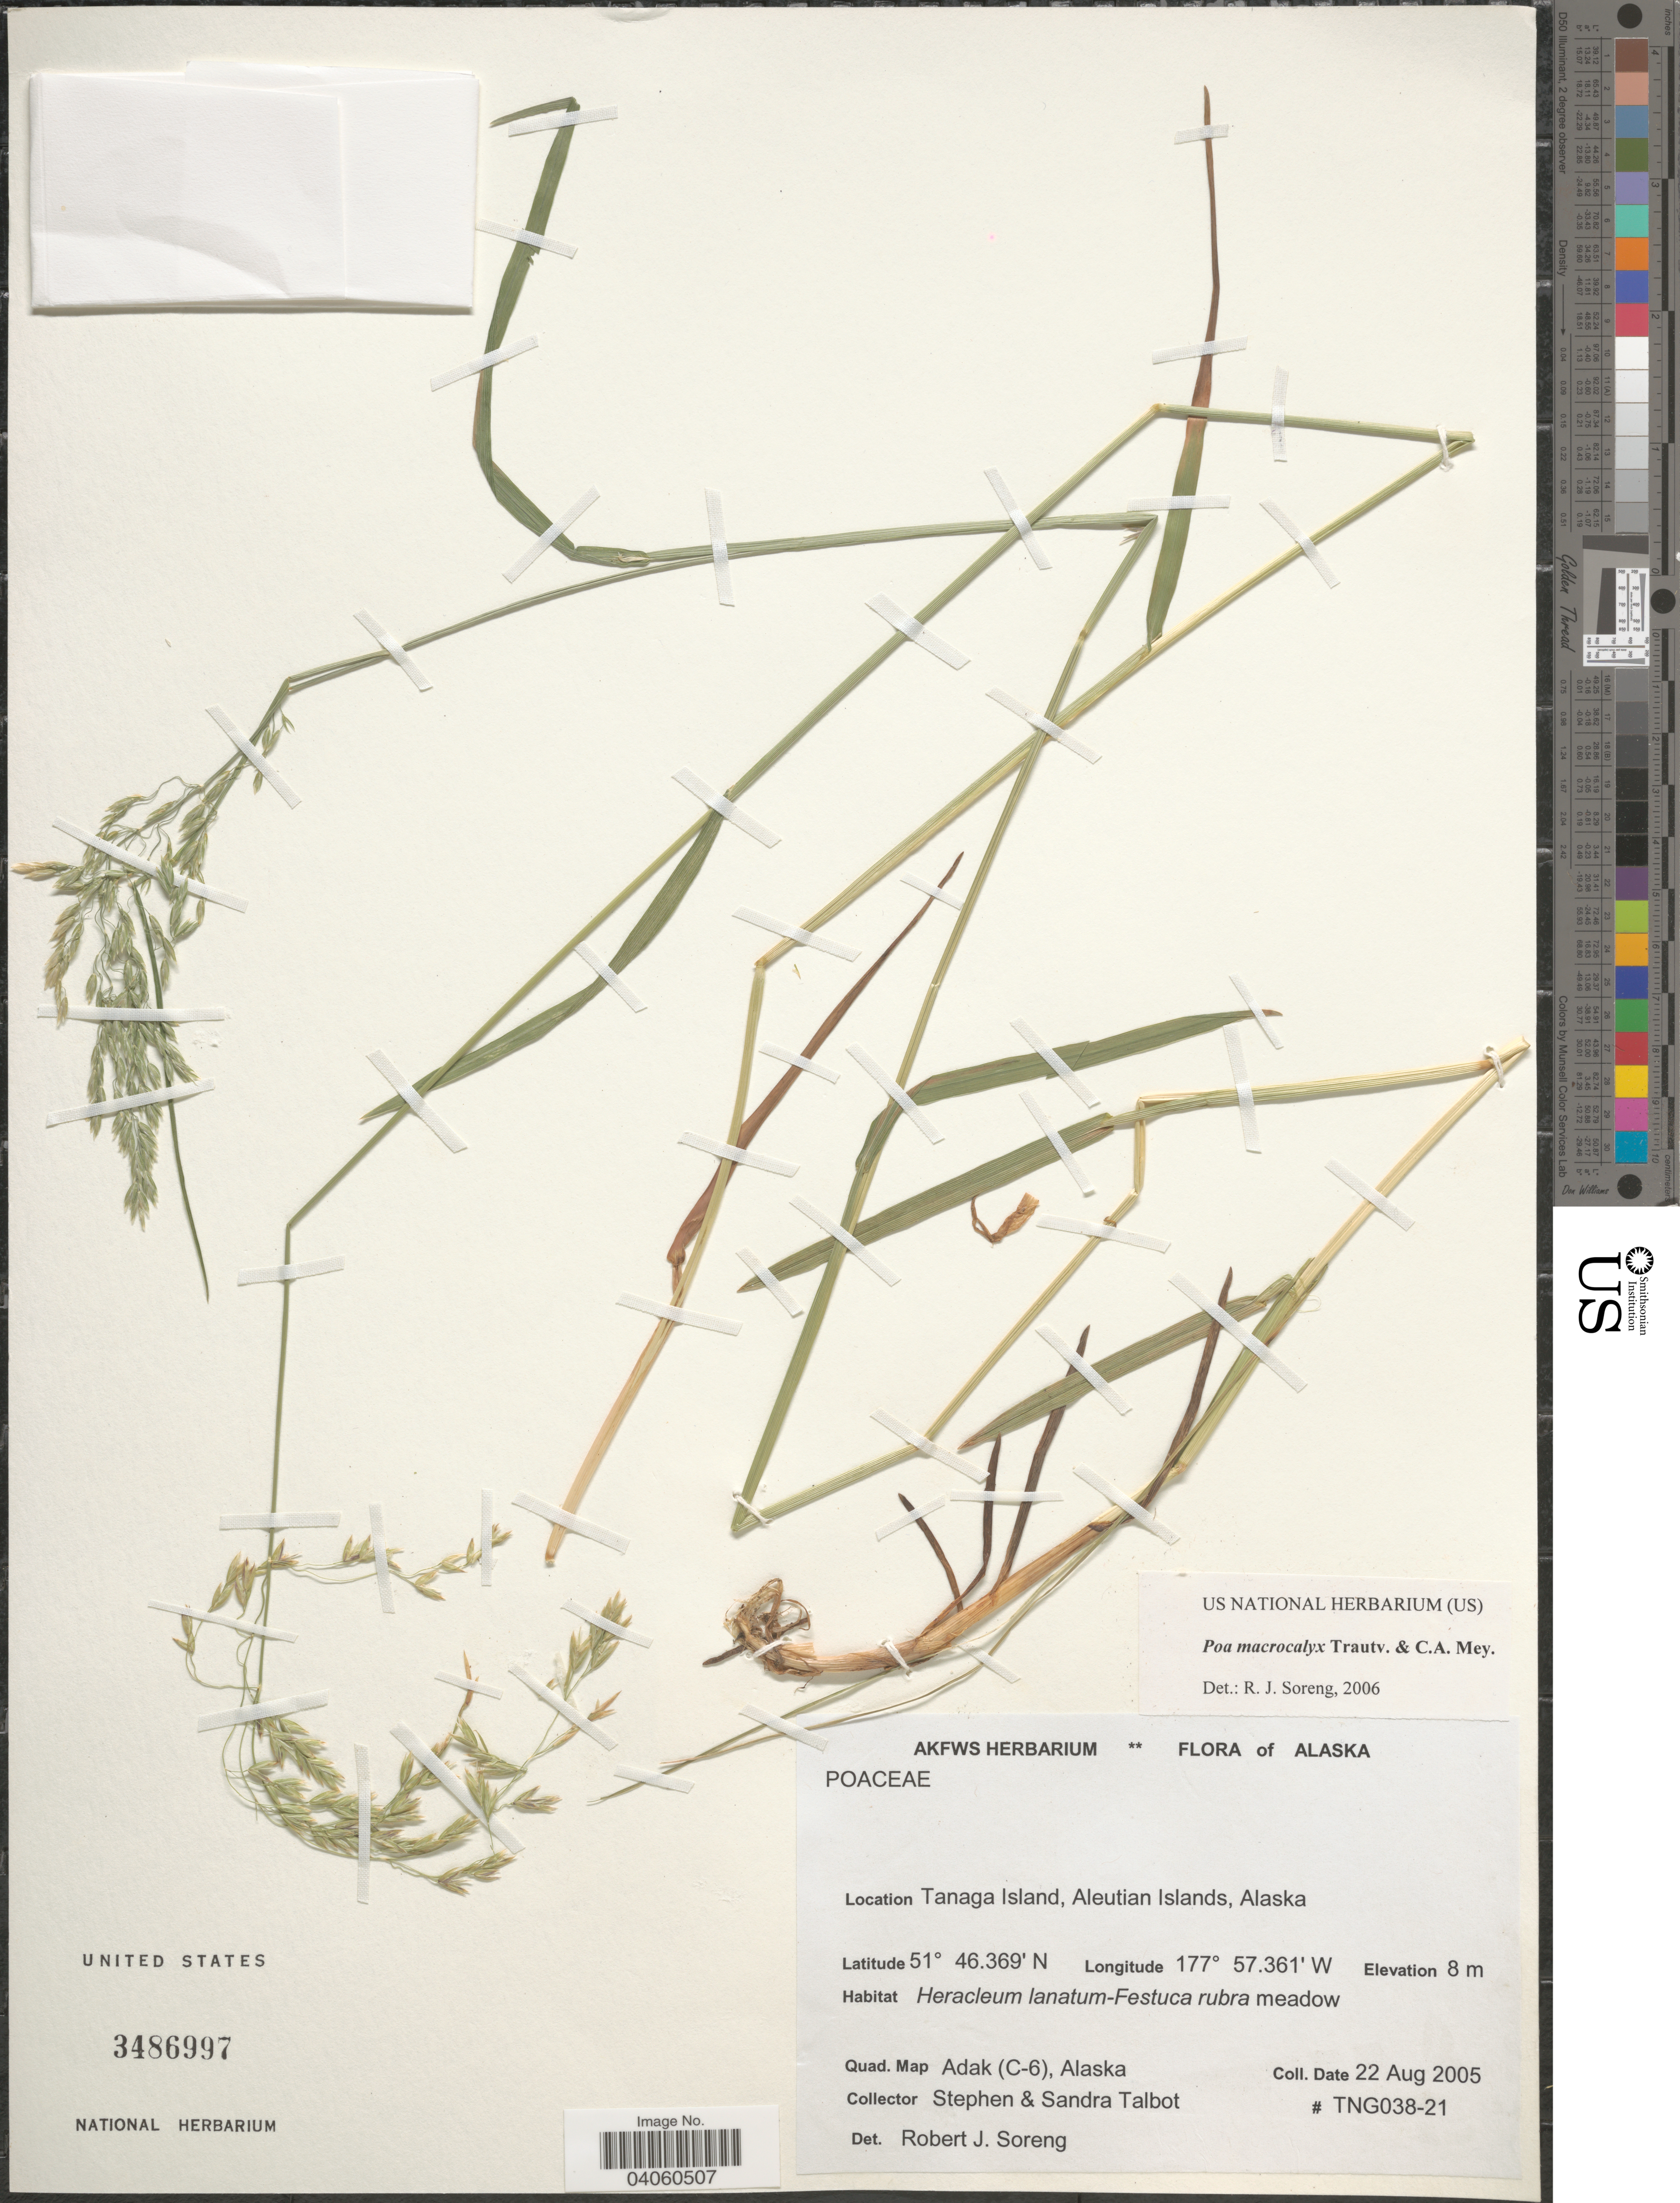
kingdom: Plantae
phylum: Tracheophyta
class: Liliopsida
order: Poales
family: Poaceae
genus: Poa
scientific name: Poa macrocalyx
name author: Trautv. & C.A. Mey.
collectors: S. S. Talbot & S. Talbot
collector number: TNG038-21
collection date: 2005-08-22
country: United States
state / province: Alaska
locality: Tanaga Island, Aleutian Islands. Quad. Map Adak (C-6).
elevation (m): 8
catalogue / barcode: US 3486997